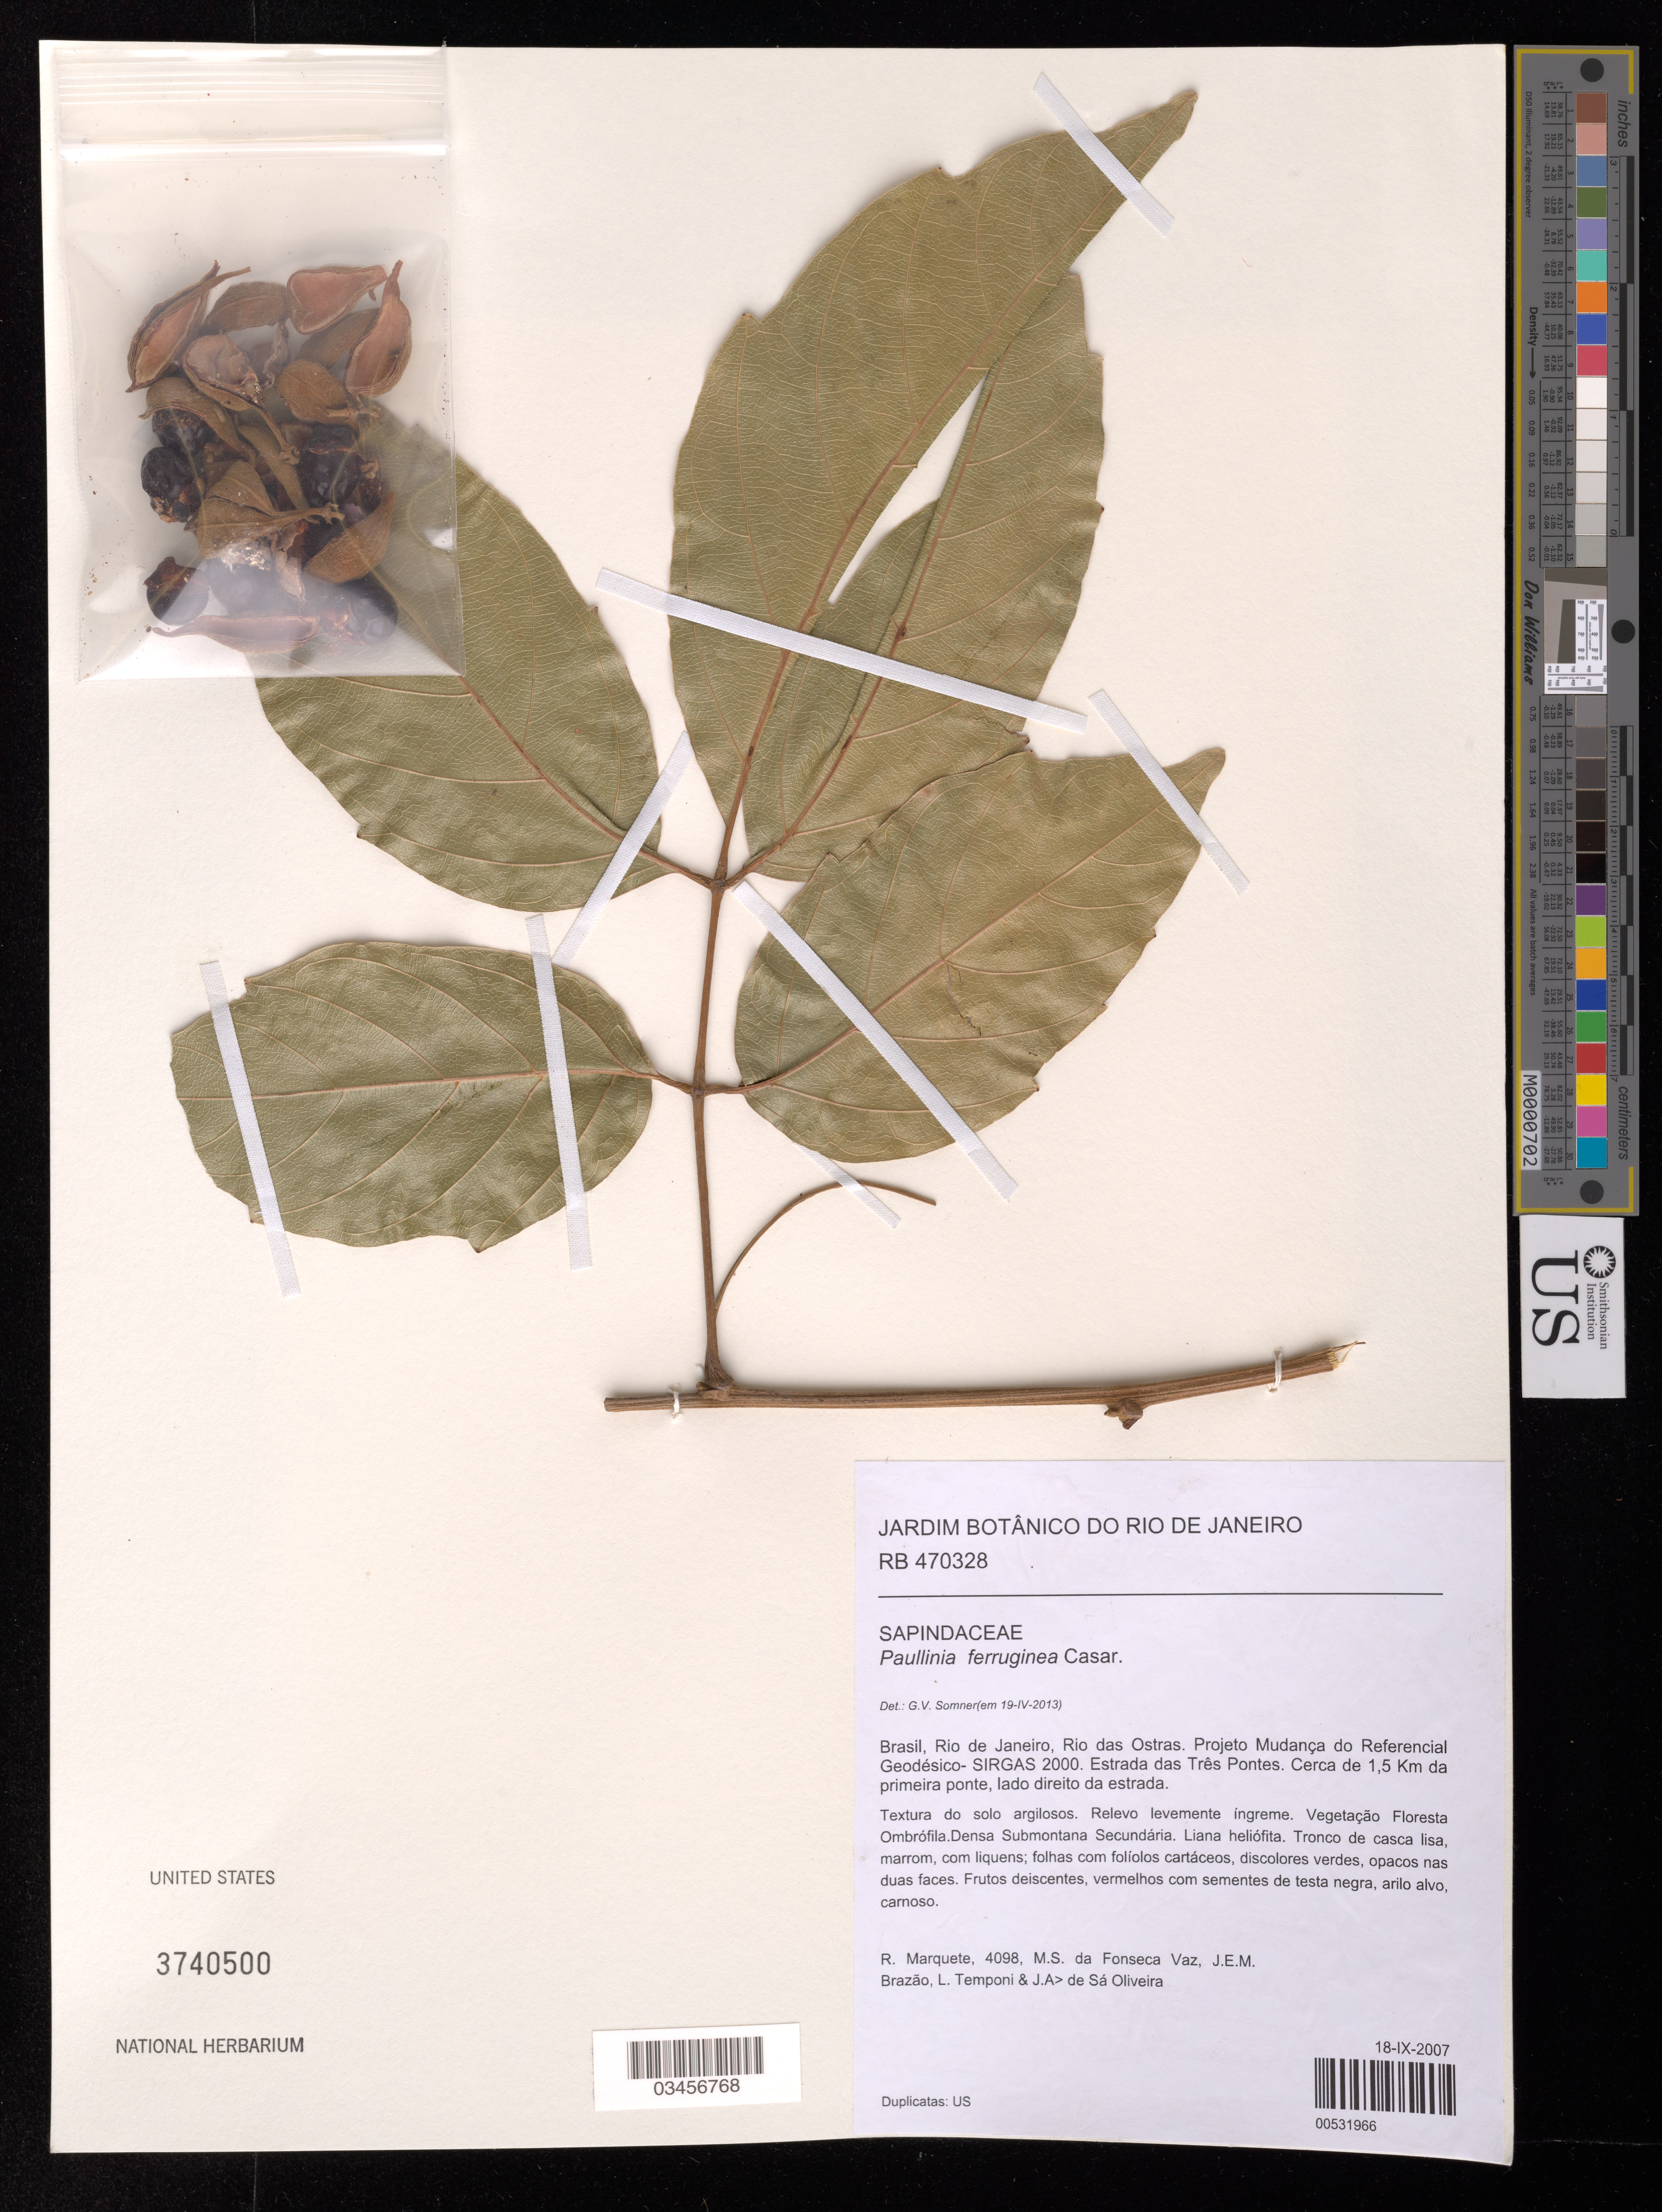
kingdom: Plantae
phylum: Tracheophyta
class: Magnoliopsida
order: Sapindales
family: Sapindaceae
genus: Paullinia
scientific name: Paullinia ferruginea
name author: Casar.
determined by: Somner, G. V.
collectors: R. Marquete, A. M. S. F. Vaz, J. Brazão, L. Temponi & J. Oliveira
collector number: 4098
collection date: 2007-09-18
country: Brazil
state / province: Rio de Janeiro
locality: Rio das Ostras. Projecto Mudança do Referencial Geodésico-SIRGAS 2000. Estrada das Três Pontes. Cerca de 1.5 km da primeira ponte, lado direito da estrada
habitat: Texturo do solo argilosos. Relevo levemente íngreme. Vegetação floresta ombrófila. Densa submontana secundária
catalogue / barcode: US 3740500